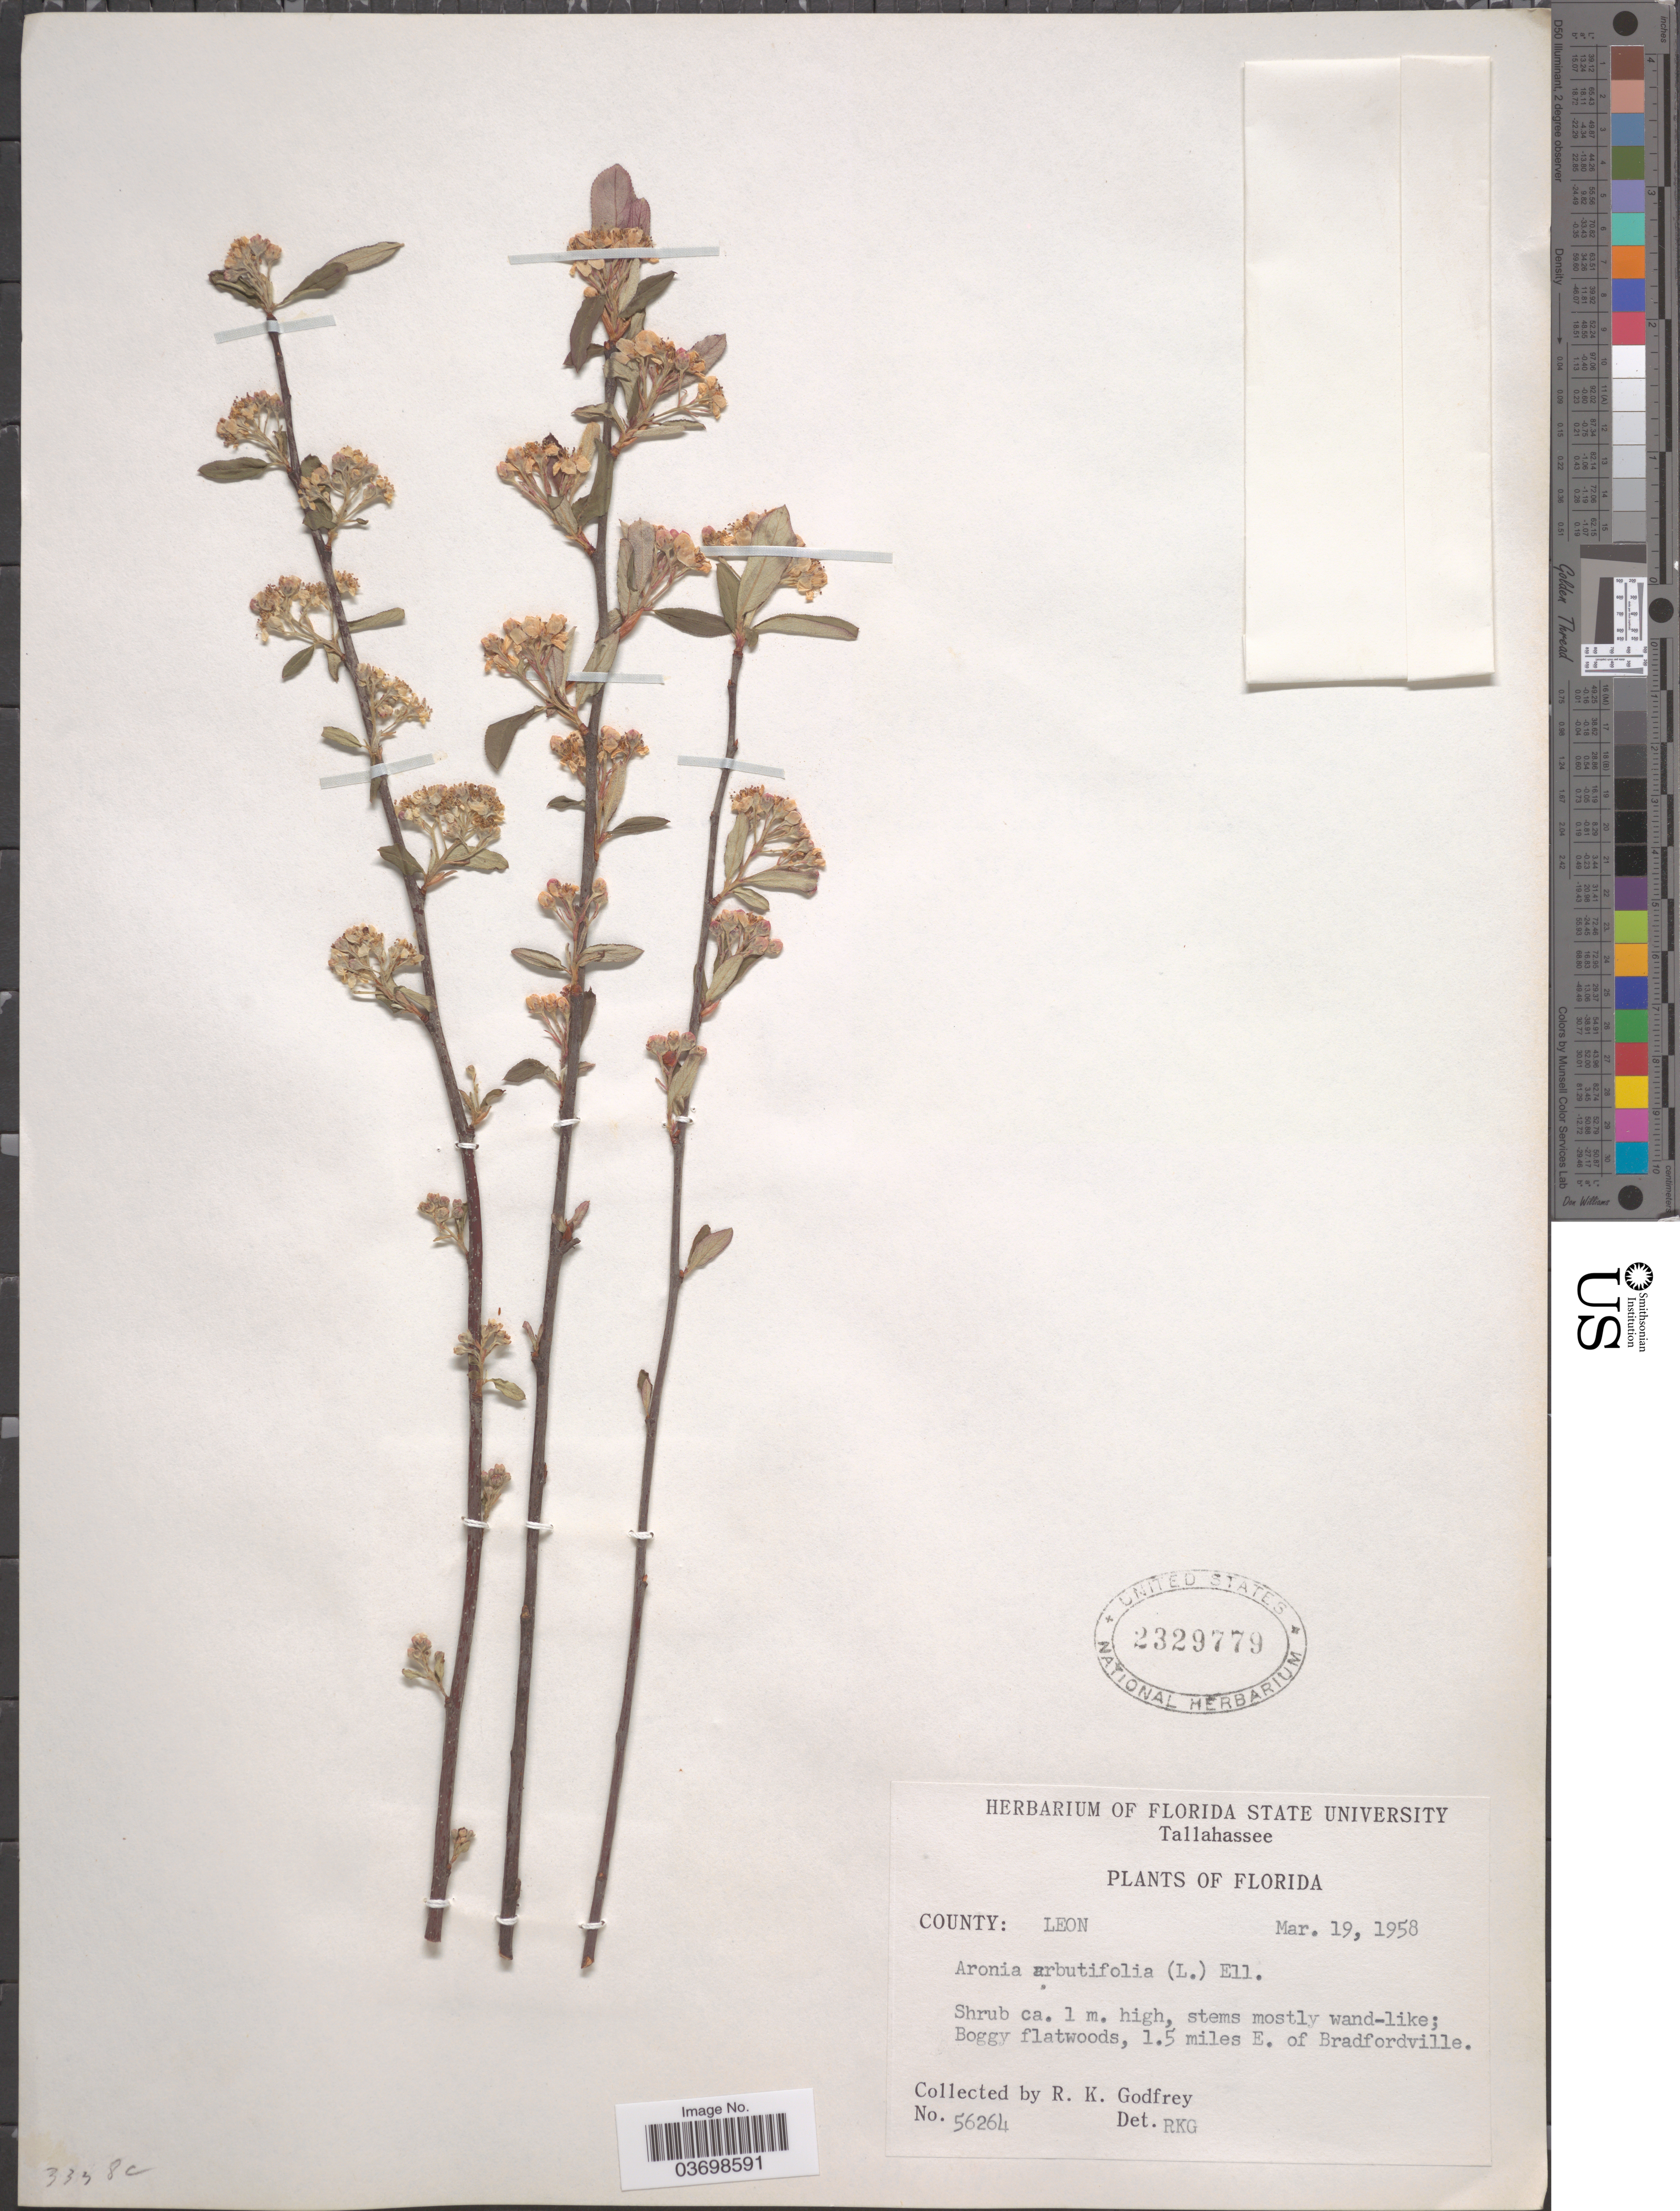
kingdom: Plantae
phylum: Tracheophyta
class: Magnoliopsida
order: Rosales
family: Rosaceae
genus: Aronia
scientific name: Aronia arbutifolia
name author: (L.) Pers.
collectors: R. K. Godfrey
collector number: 56264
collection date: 1958-03-19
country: United States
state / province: Florida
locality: Tallahassee. County: Leon. Boggy flatwoods, 1.5 miles E. of Bradfordville.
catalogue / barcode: US 2329779